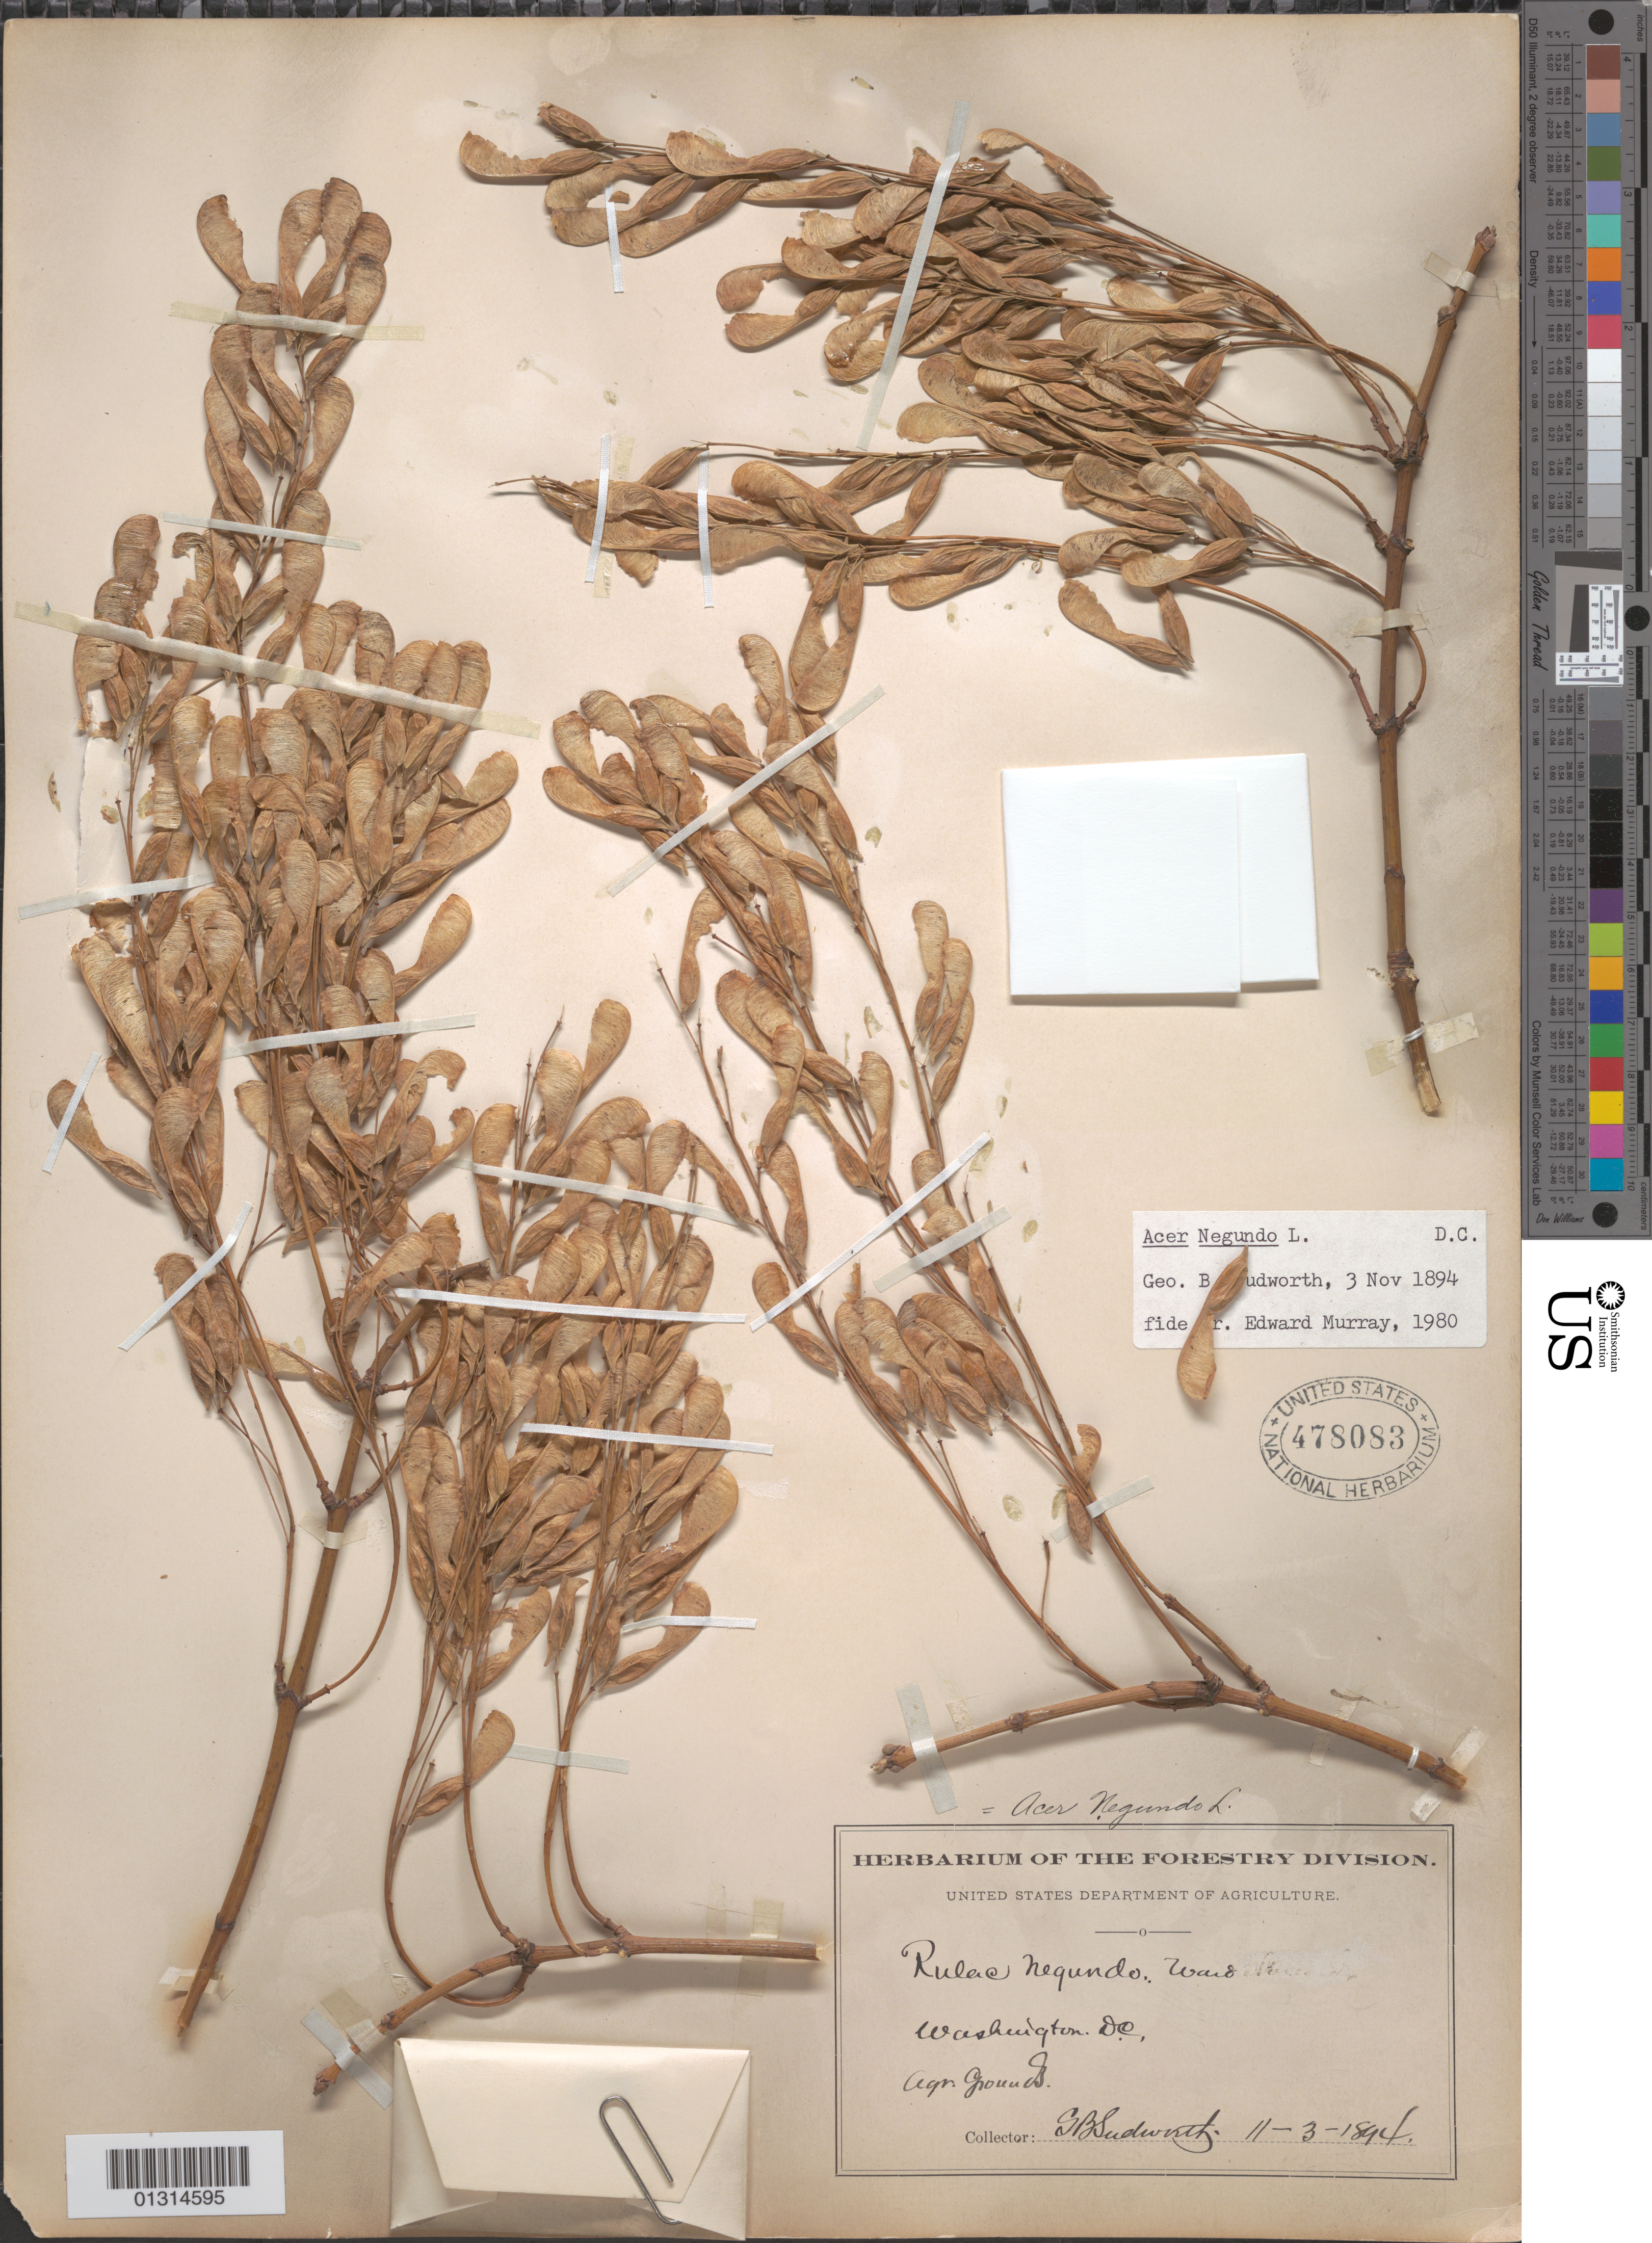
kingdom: Plantae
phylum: Tracheophyta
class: Magnoliopsida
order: Sapindales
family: Sapindaceae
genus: Acer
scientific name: Acer negundo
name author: L.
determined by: Murray, Edward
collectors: G. B. Sudworth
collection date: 1894-11-03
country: United States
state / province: District of Columbia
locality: Agrcultural grounds.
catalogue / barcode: US 478083